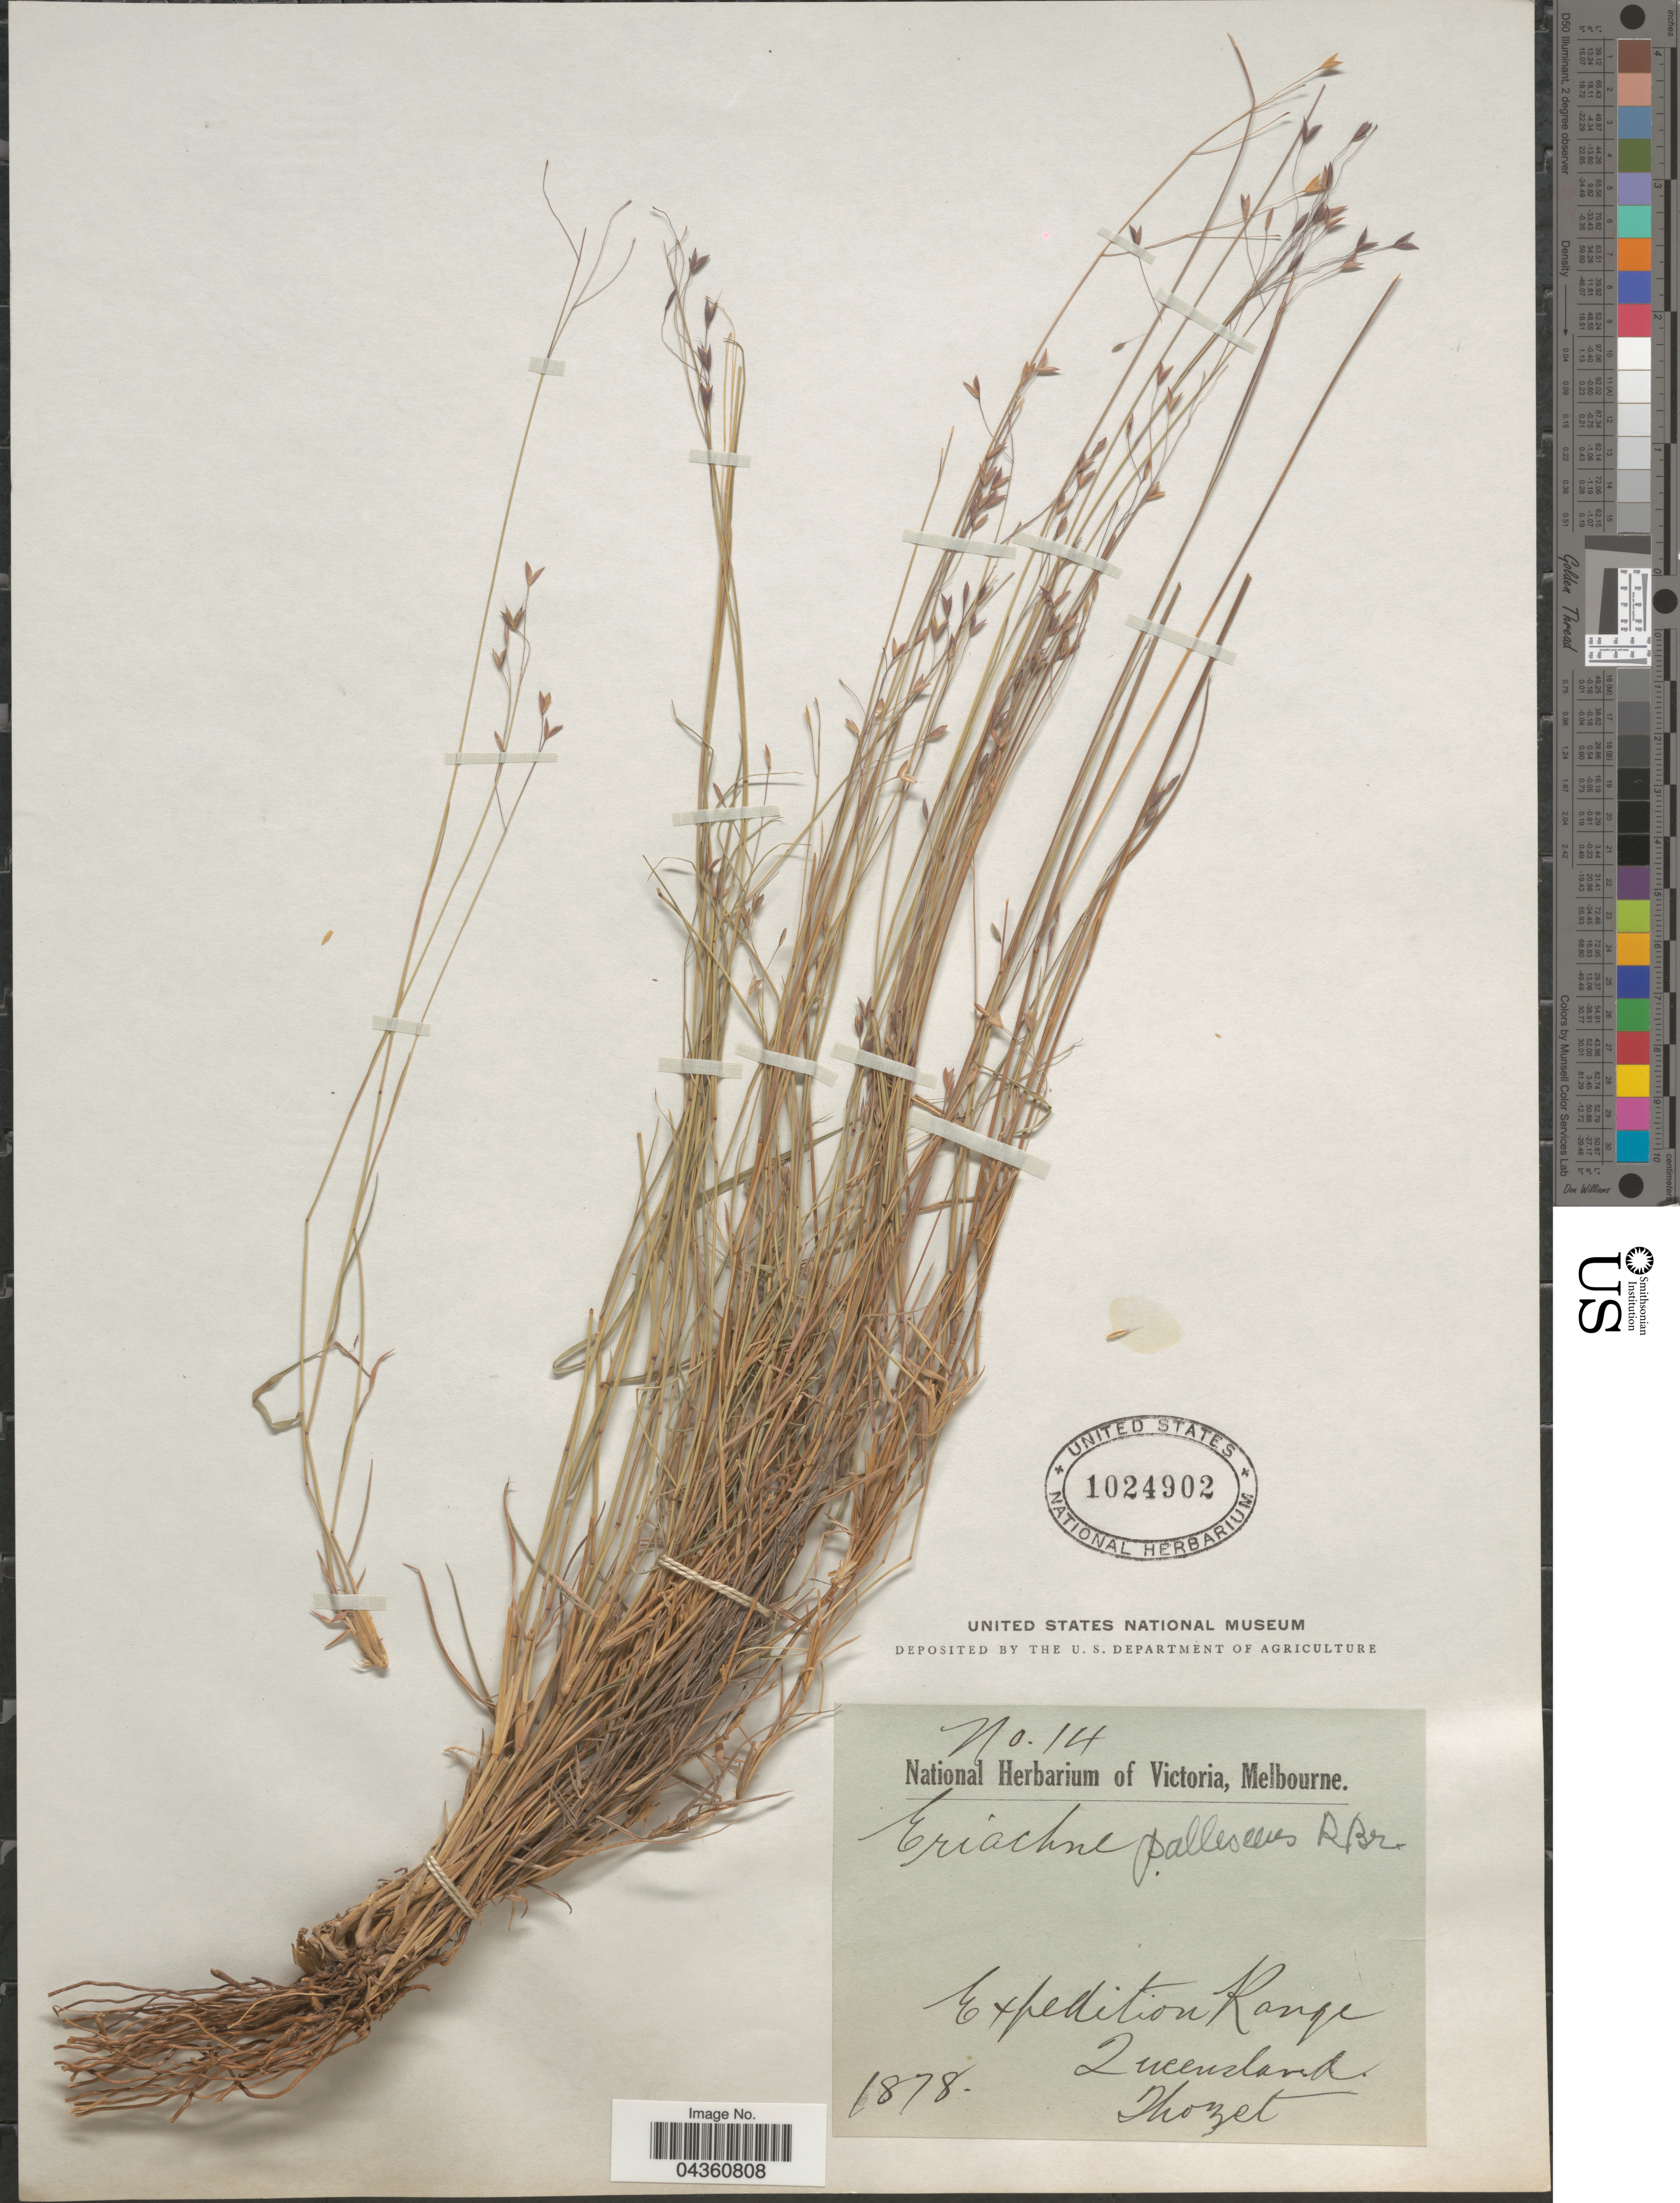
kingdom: Plantae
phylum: Tracheophyta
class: Liliopsida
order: Poales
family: Poaceae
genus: Eriachne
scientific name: Eriachne pallescens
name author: R. Br.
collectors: Thozet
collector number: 14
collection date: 1878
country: Australia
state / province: Queensland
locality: Expedition Range Queensland.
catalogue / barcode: US 1024902